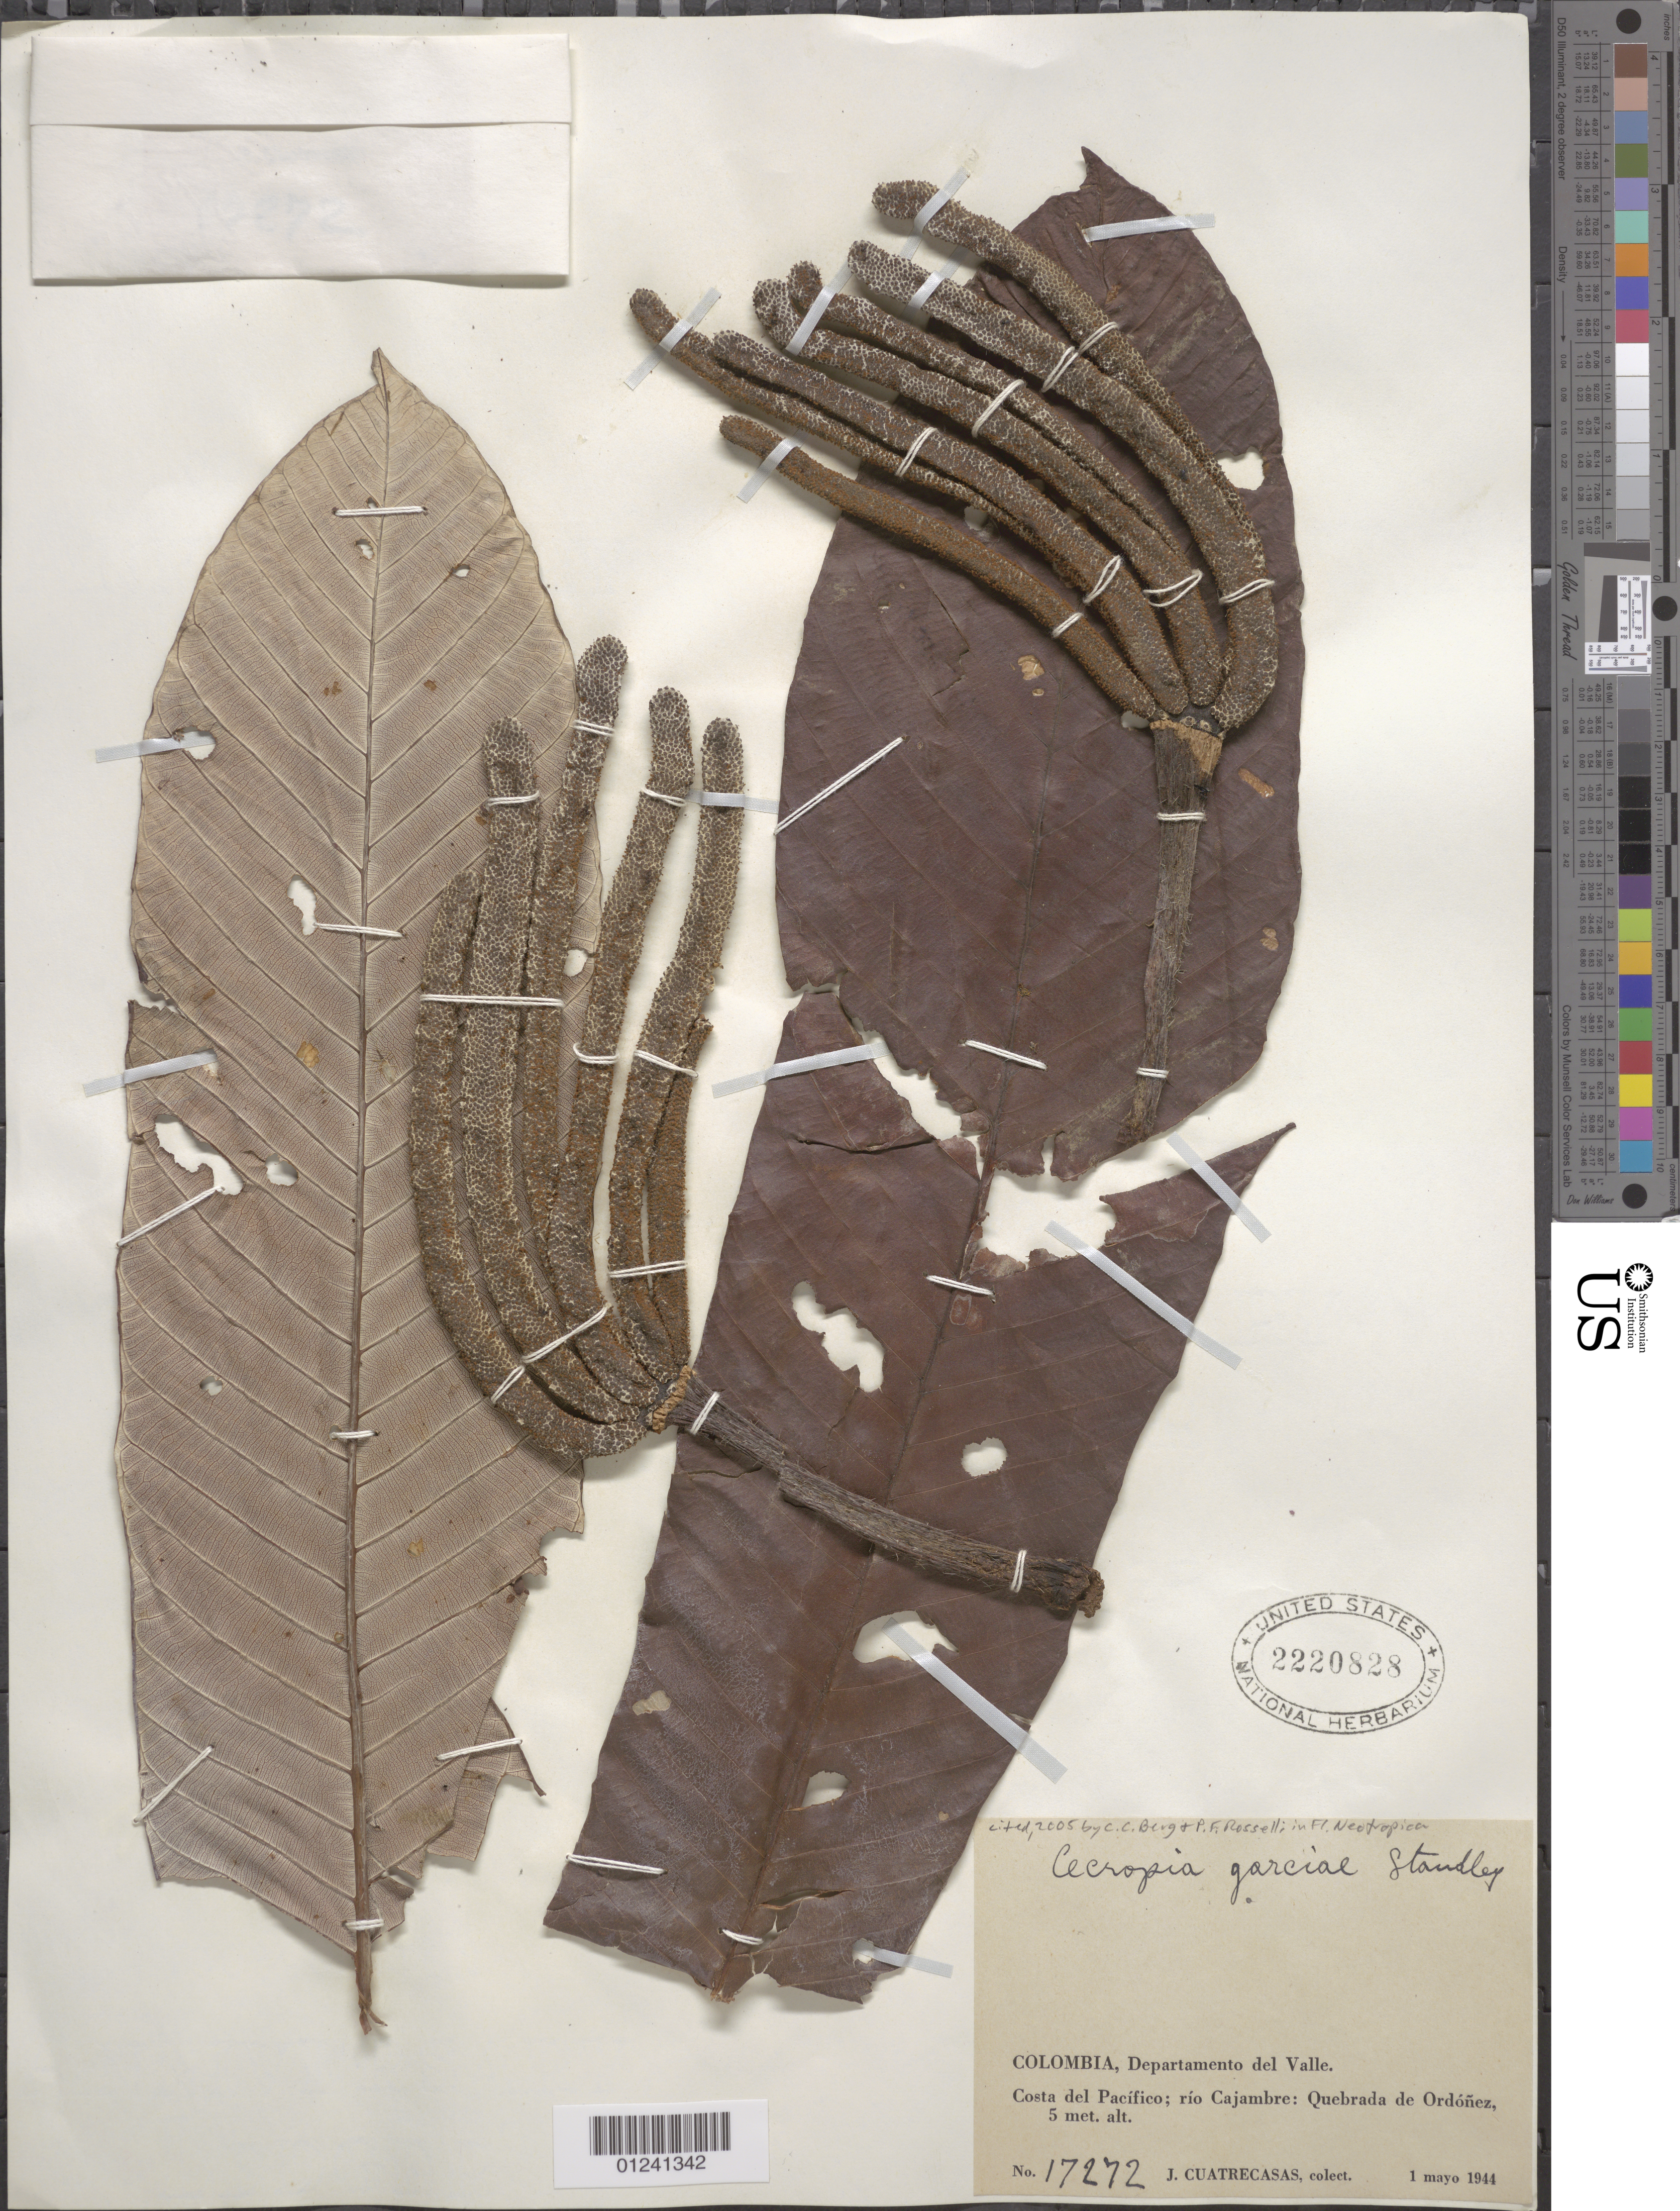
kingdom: Plantae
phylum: Tracheophyta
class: Magnoliopsida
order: Rosales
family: Urticaceae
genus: Cecropia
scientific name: Cecropia garciae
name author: Standl.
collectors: J. Cuatrecasas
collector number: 17272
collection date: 1944-05-01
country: Colombia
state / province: Valle del Cauca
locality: Costa del Pacifico; río Cajambre: Quebrada de Ordóñez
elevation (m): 5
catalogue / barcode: US 2220828